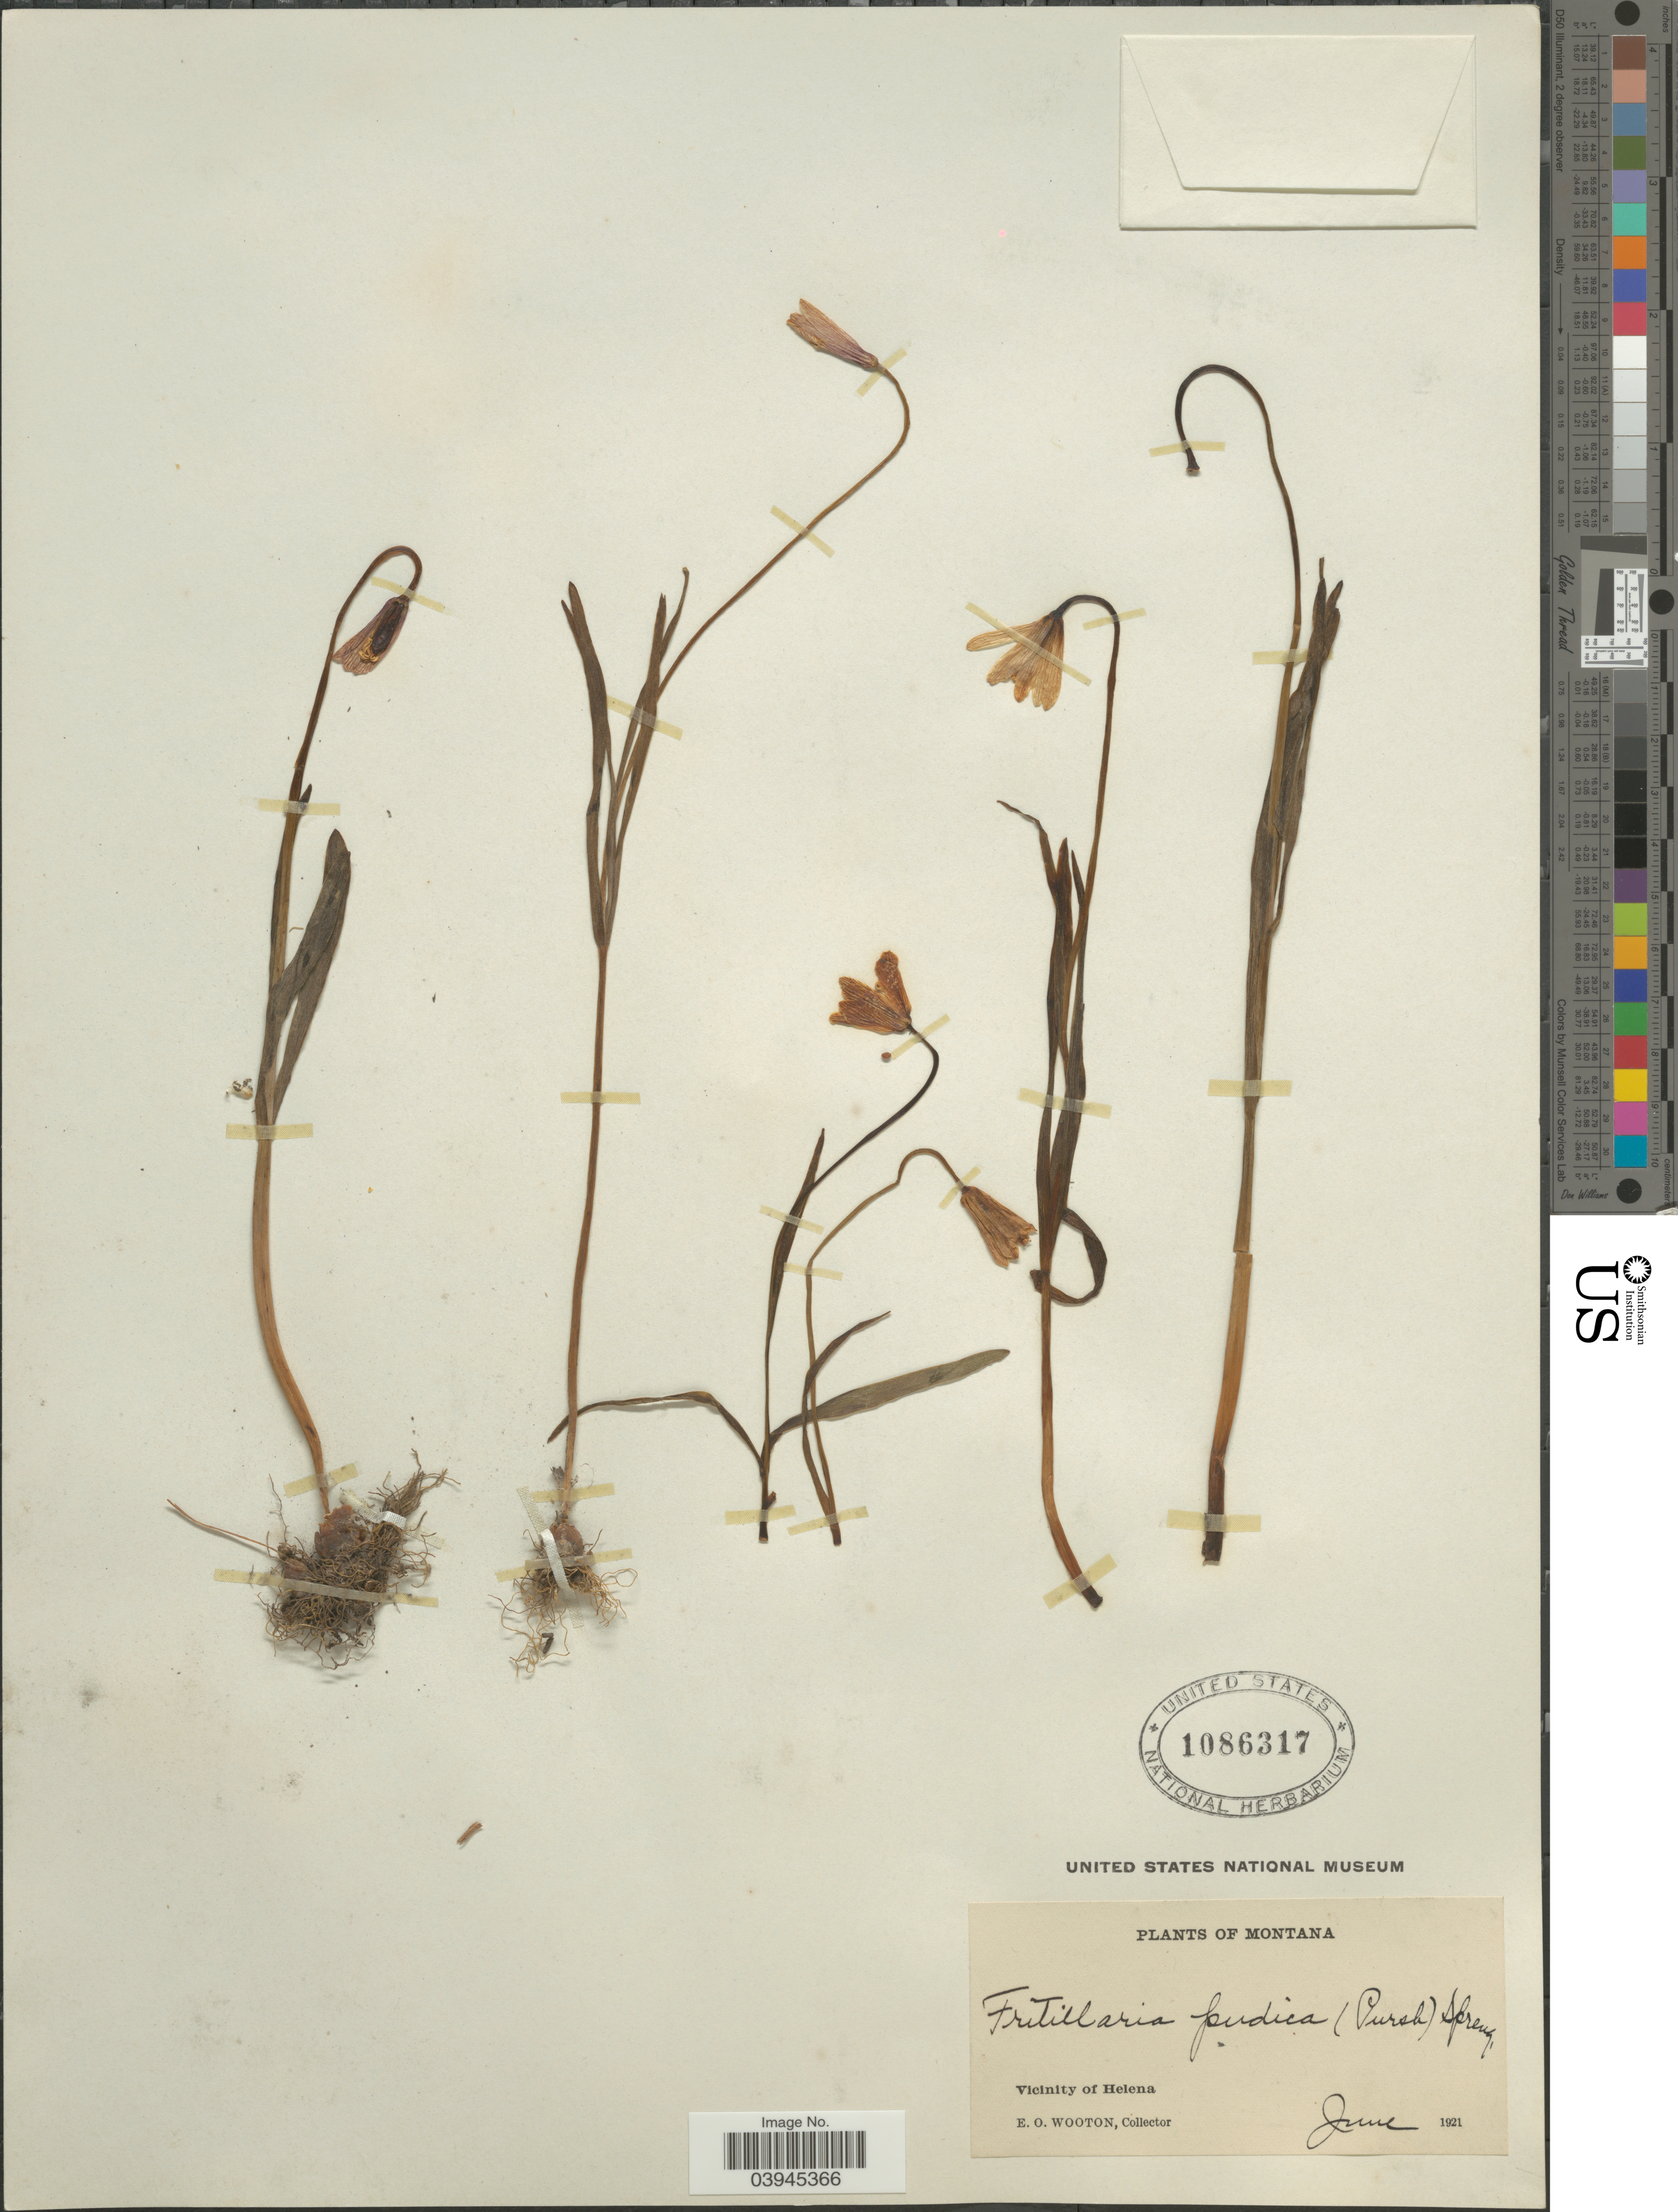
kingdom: Plantae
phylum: Tracheophyta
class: Liliopsida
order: Liliales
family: Liliaceae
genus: Fritillaria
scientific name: Fritillaria pudica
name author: (Pursh) Spreng.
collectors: E. O. Wooton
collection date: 1921-06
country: United States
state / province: Montana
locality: Vicinity of Helena.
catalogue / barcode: US 1086317